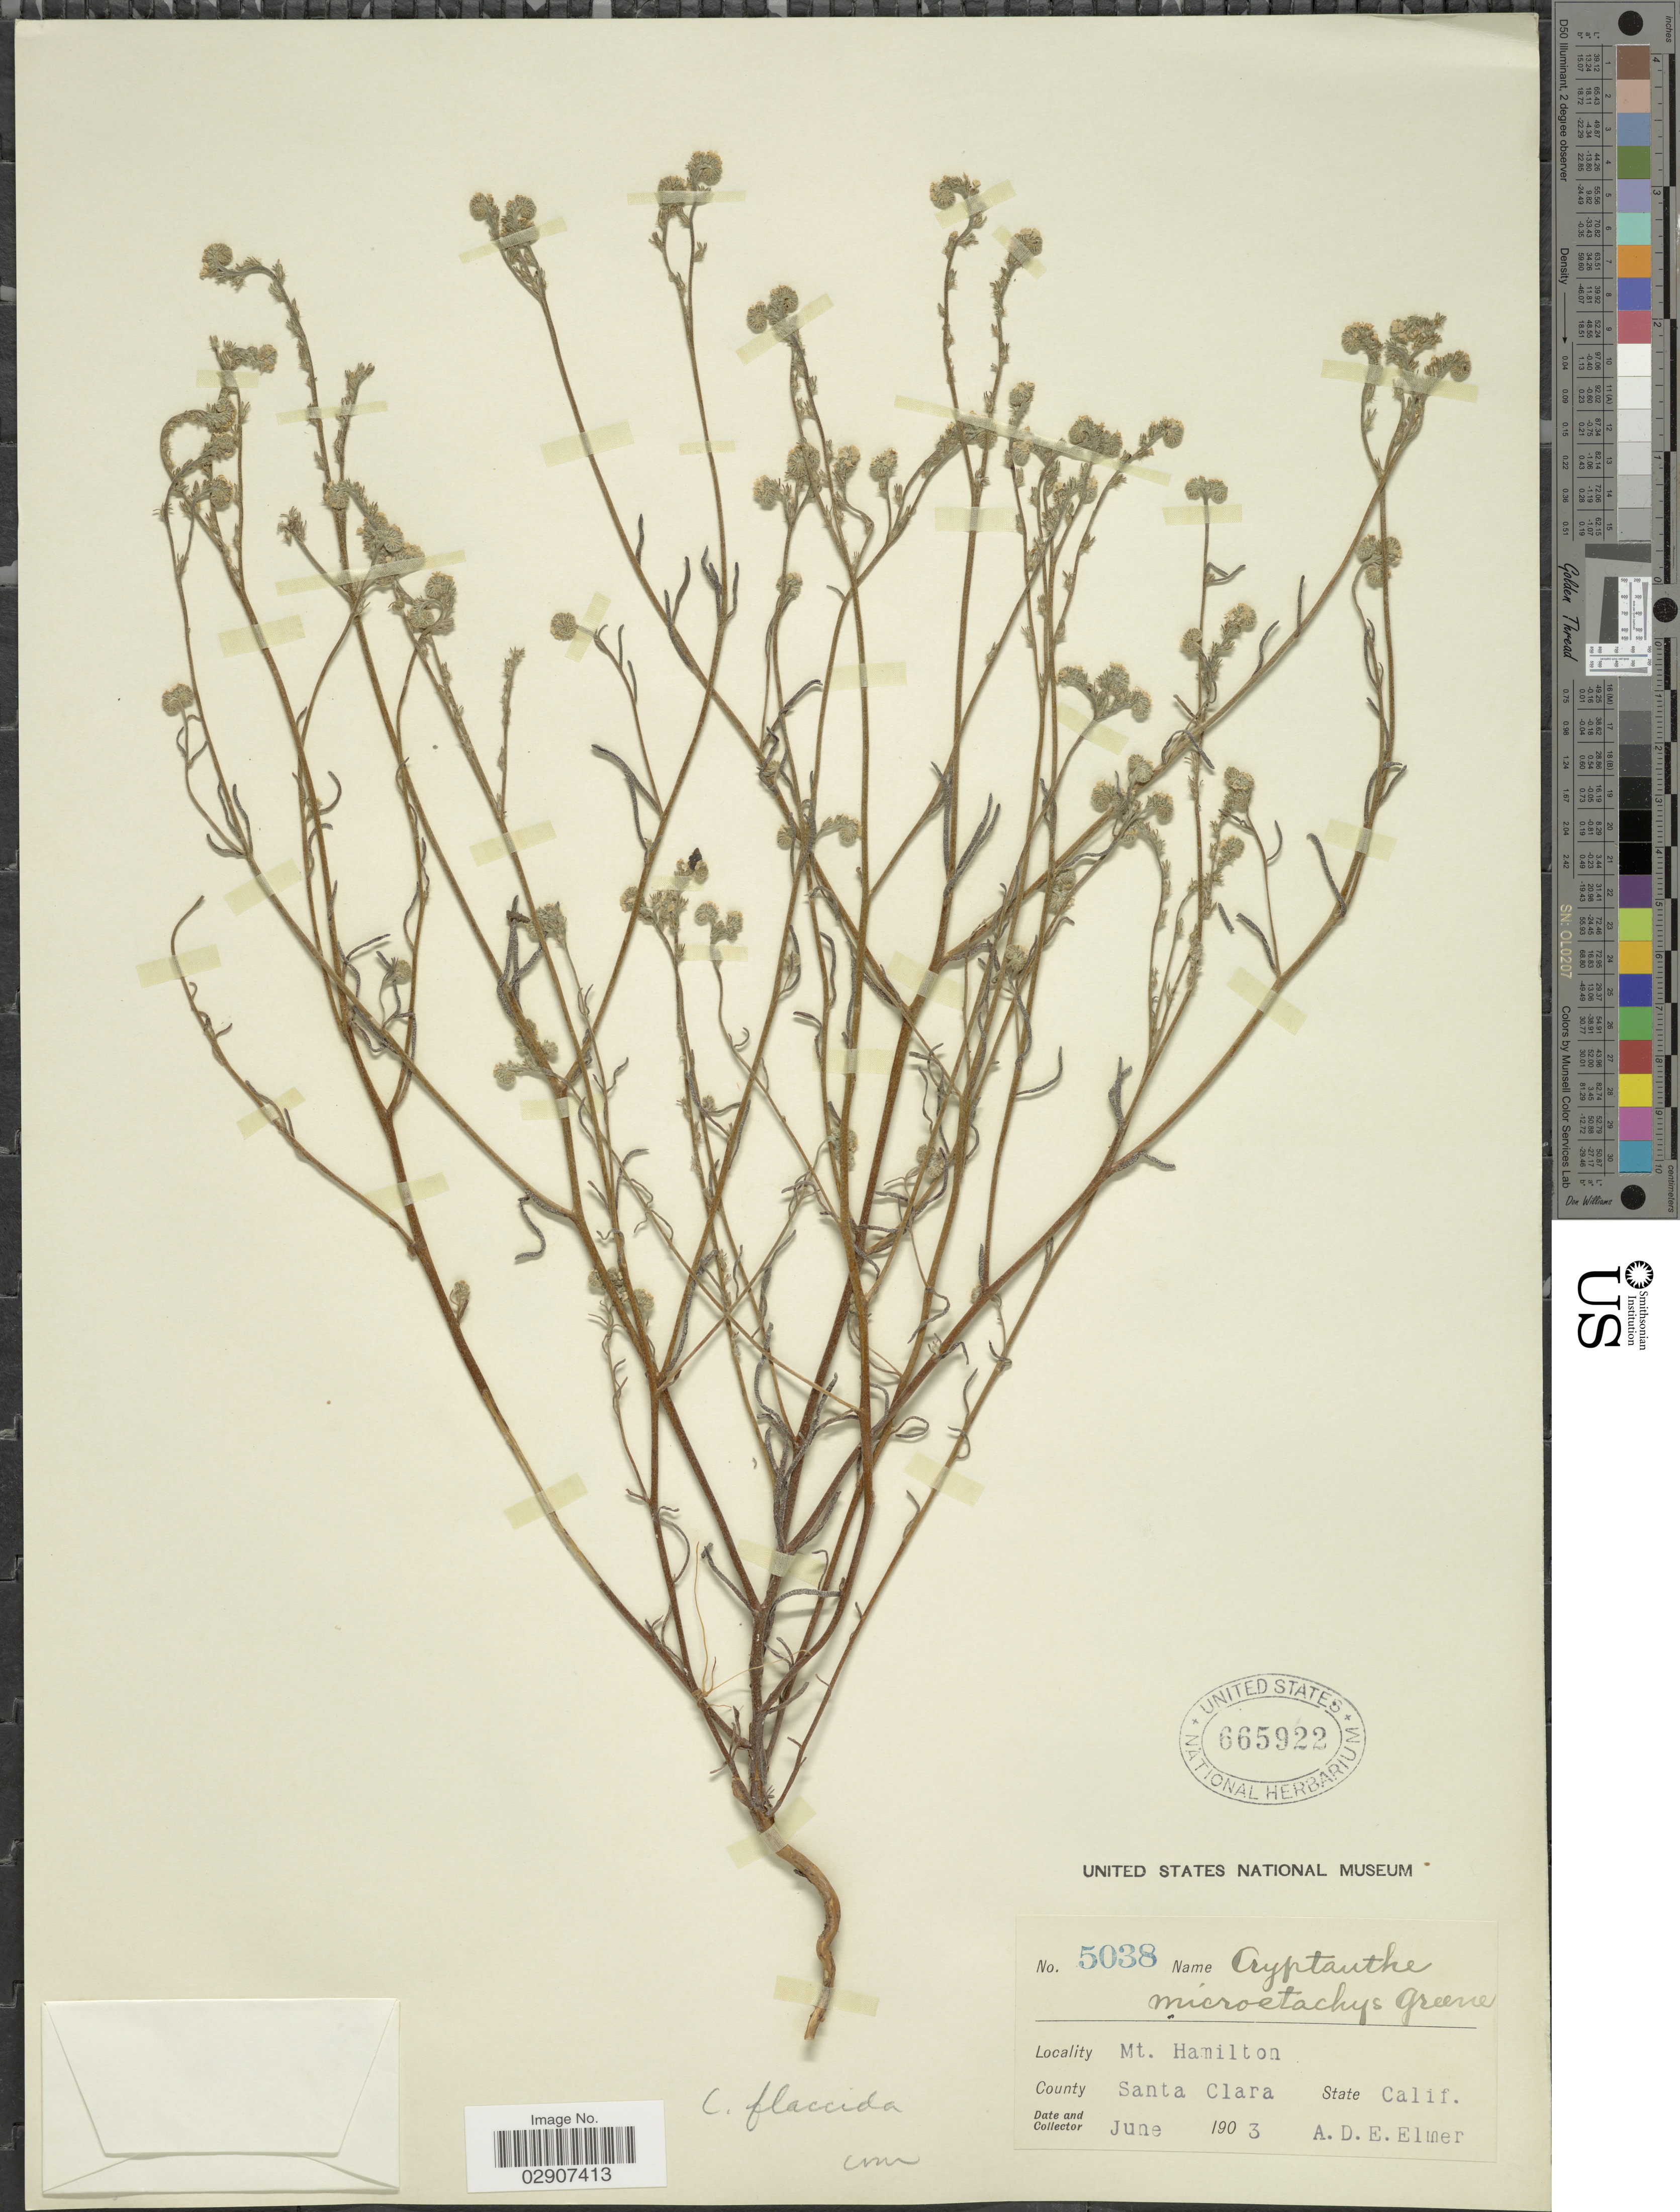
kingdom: Plantae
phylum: Tracheophyta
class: Magnoliopsida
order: Boraginales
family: Boraginaceae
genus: Cryptantha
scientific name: Cryptantha flaccida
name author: (Douglas ex Lehm.) Greene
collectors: A. D. E. Elmer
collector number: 5038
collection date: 1903-06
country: United States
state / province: California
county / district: Santa Clara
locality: Mt. Hamilton, County Santa Clara, State Calif.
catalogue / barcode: US 665922